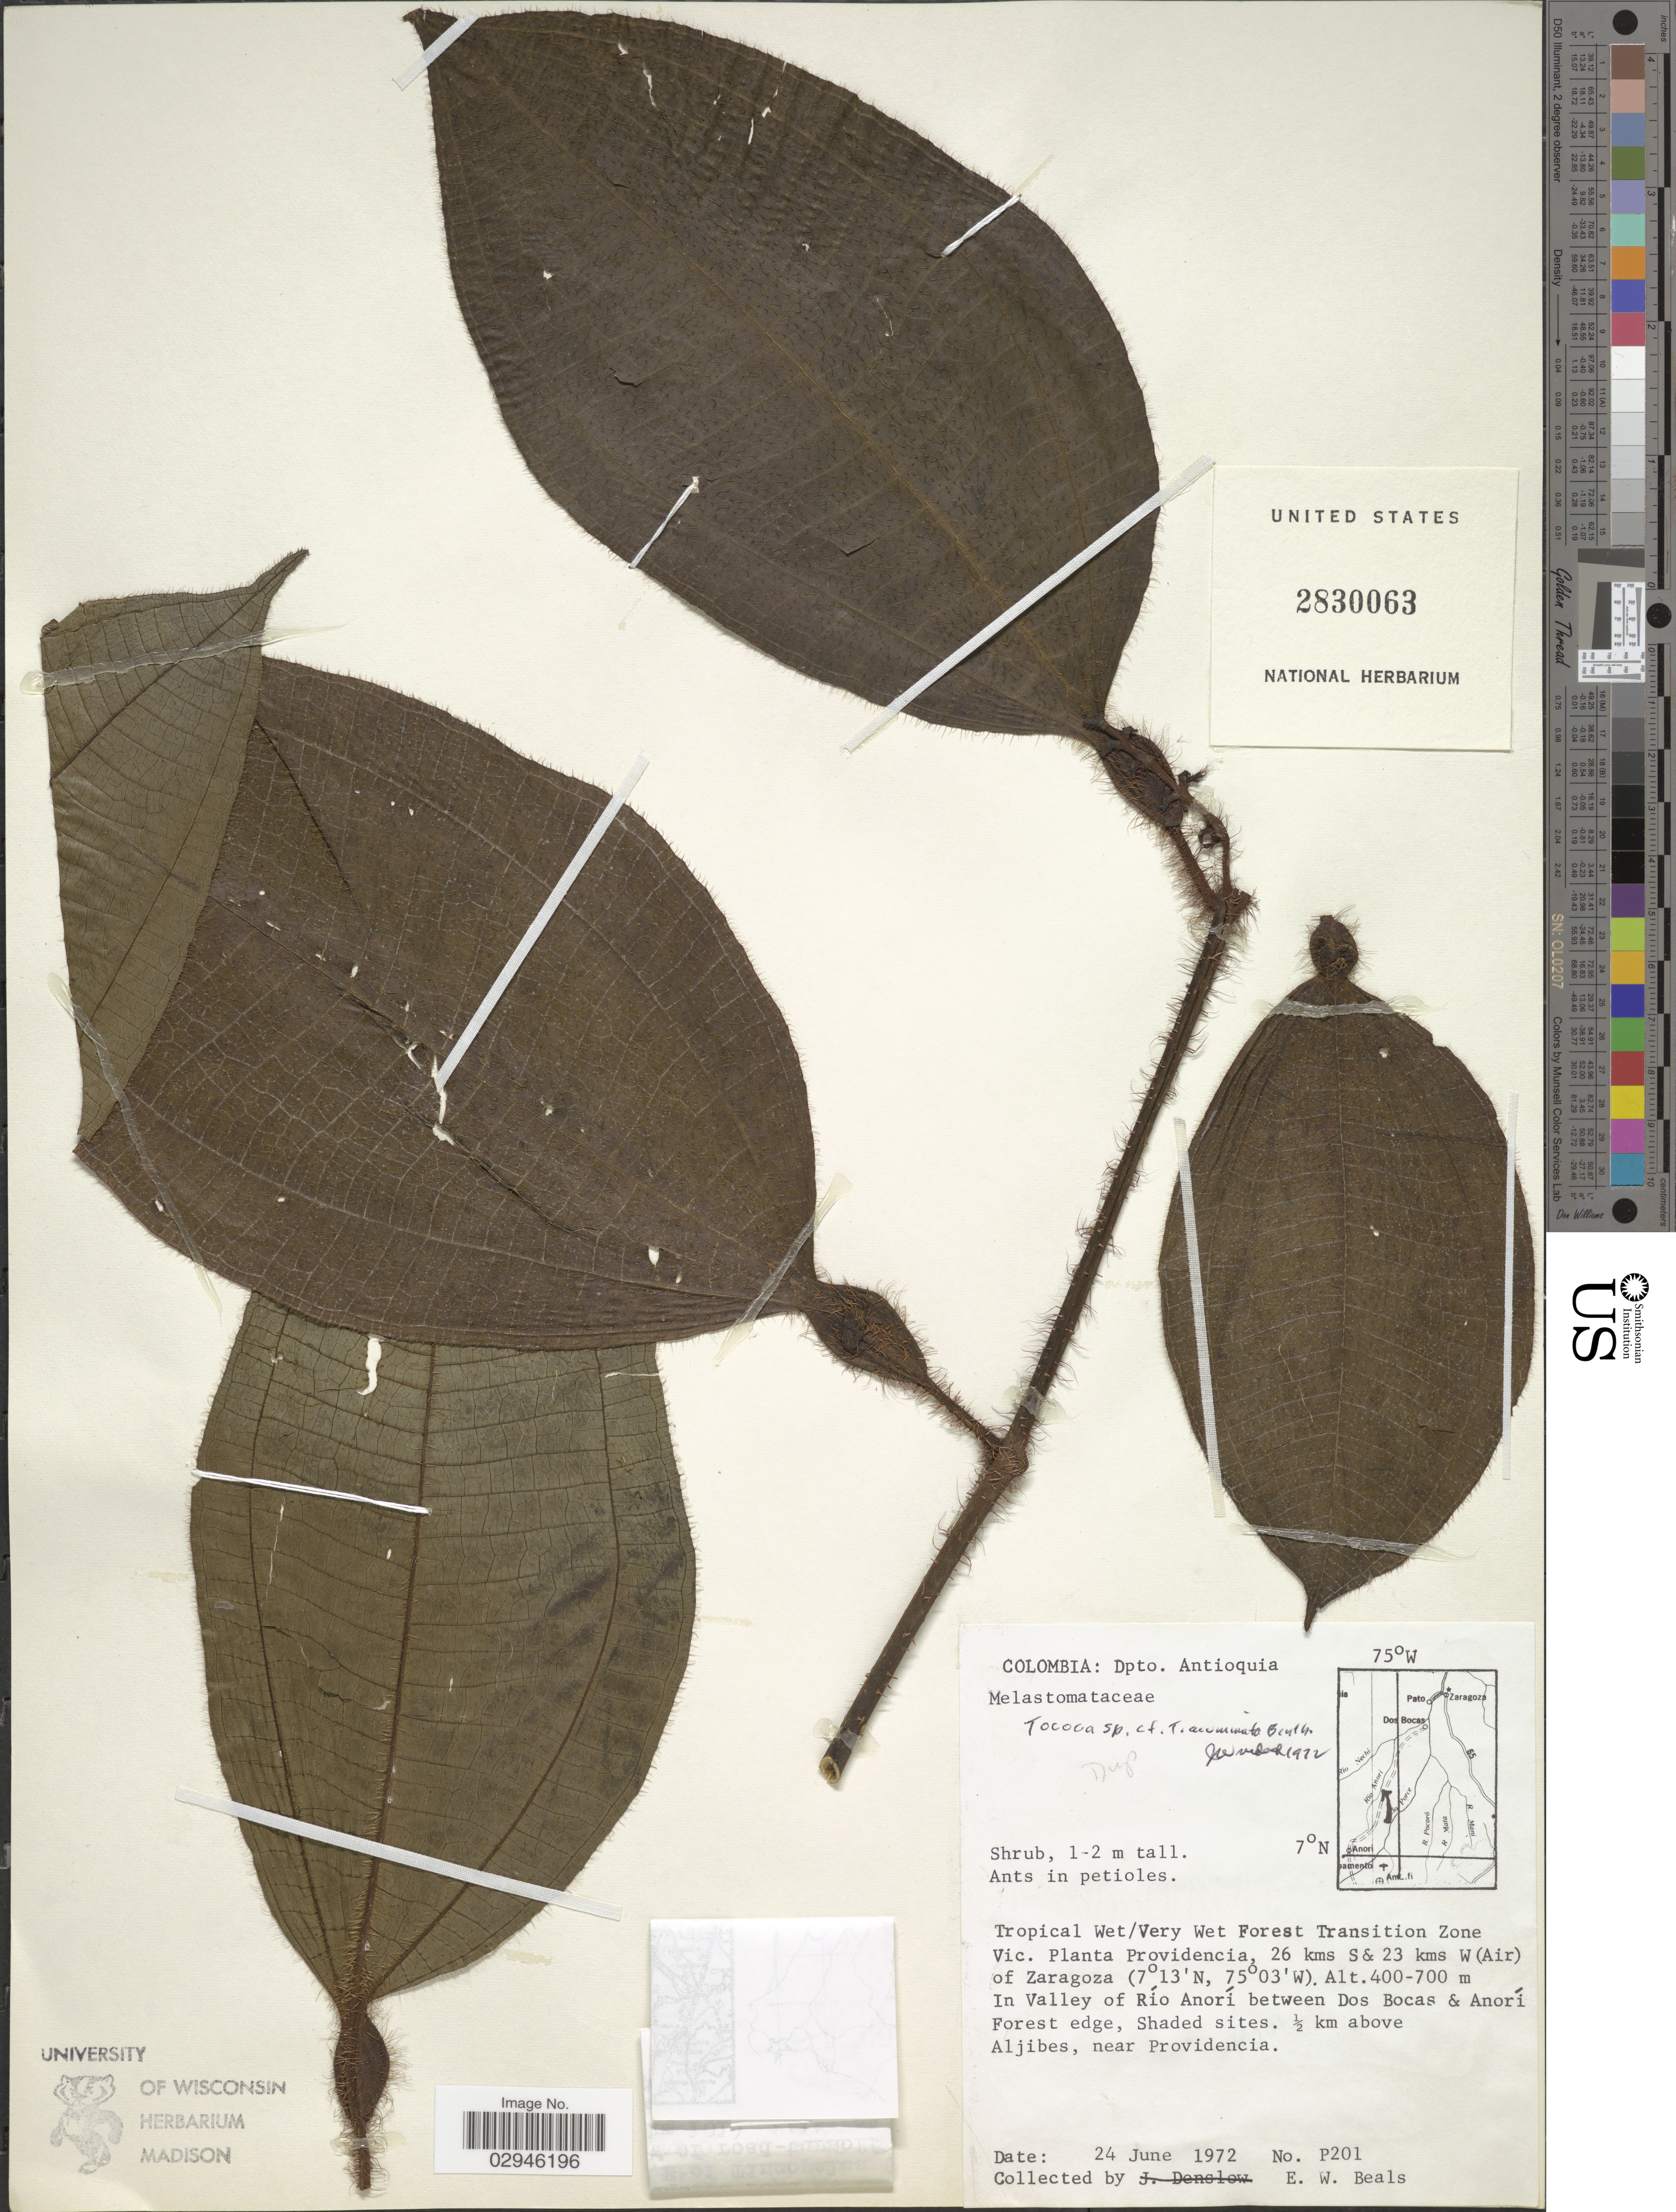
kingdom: Plantae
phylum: Tracheophyta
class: Magnoliopsida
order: Myrtales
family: Melastomataceae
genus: Tococa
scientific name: Tococa acuminata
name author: Benth.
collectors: E. Beals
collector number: P201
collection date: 1972-06-24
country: Colombia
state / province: Antioquia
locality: Dpto. Antioquia. Vic. Planta Providencia, 26 kms S & 23 kms W (Air) of Zaragoza. In Valley of Río Anorí between Dos Bocas & Anorí Forest edge. ½ km above Aljibes, near Providencia.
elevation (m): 400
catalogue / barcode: US 2830063